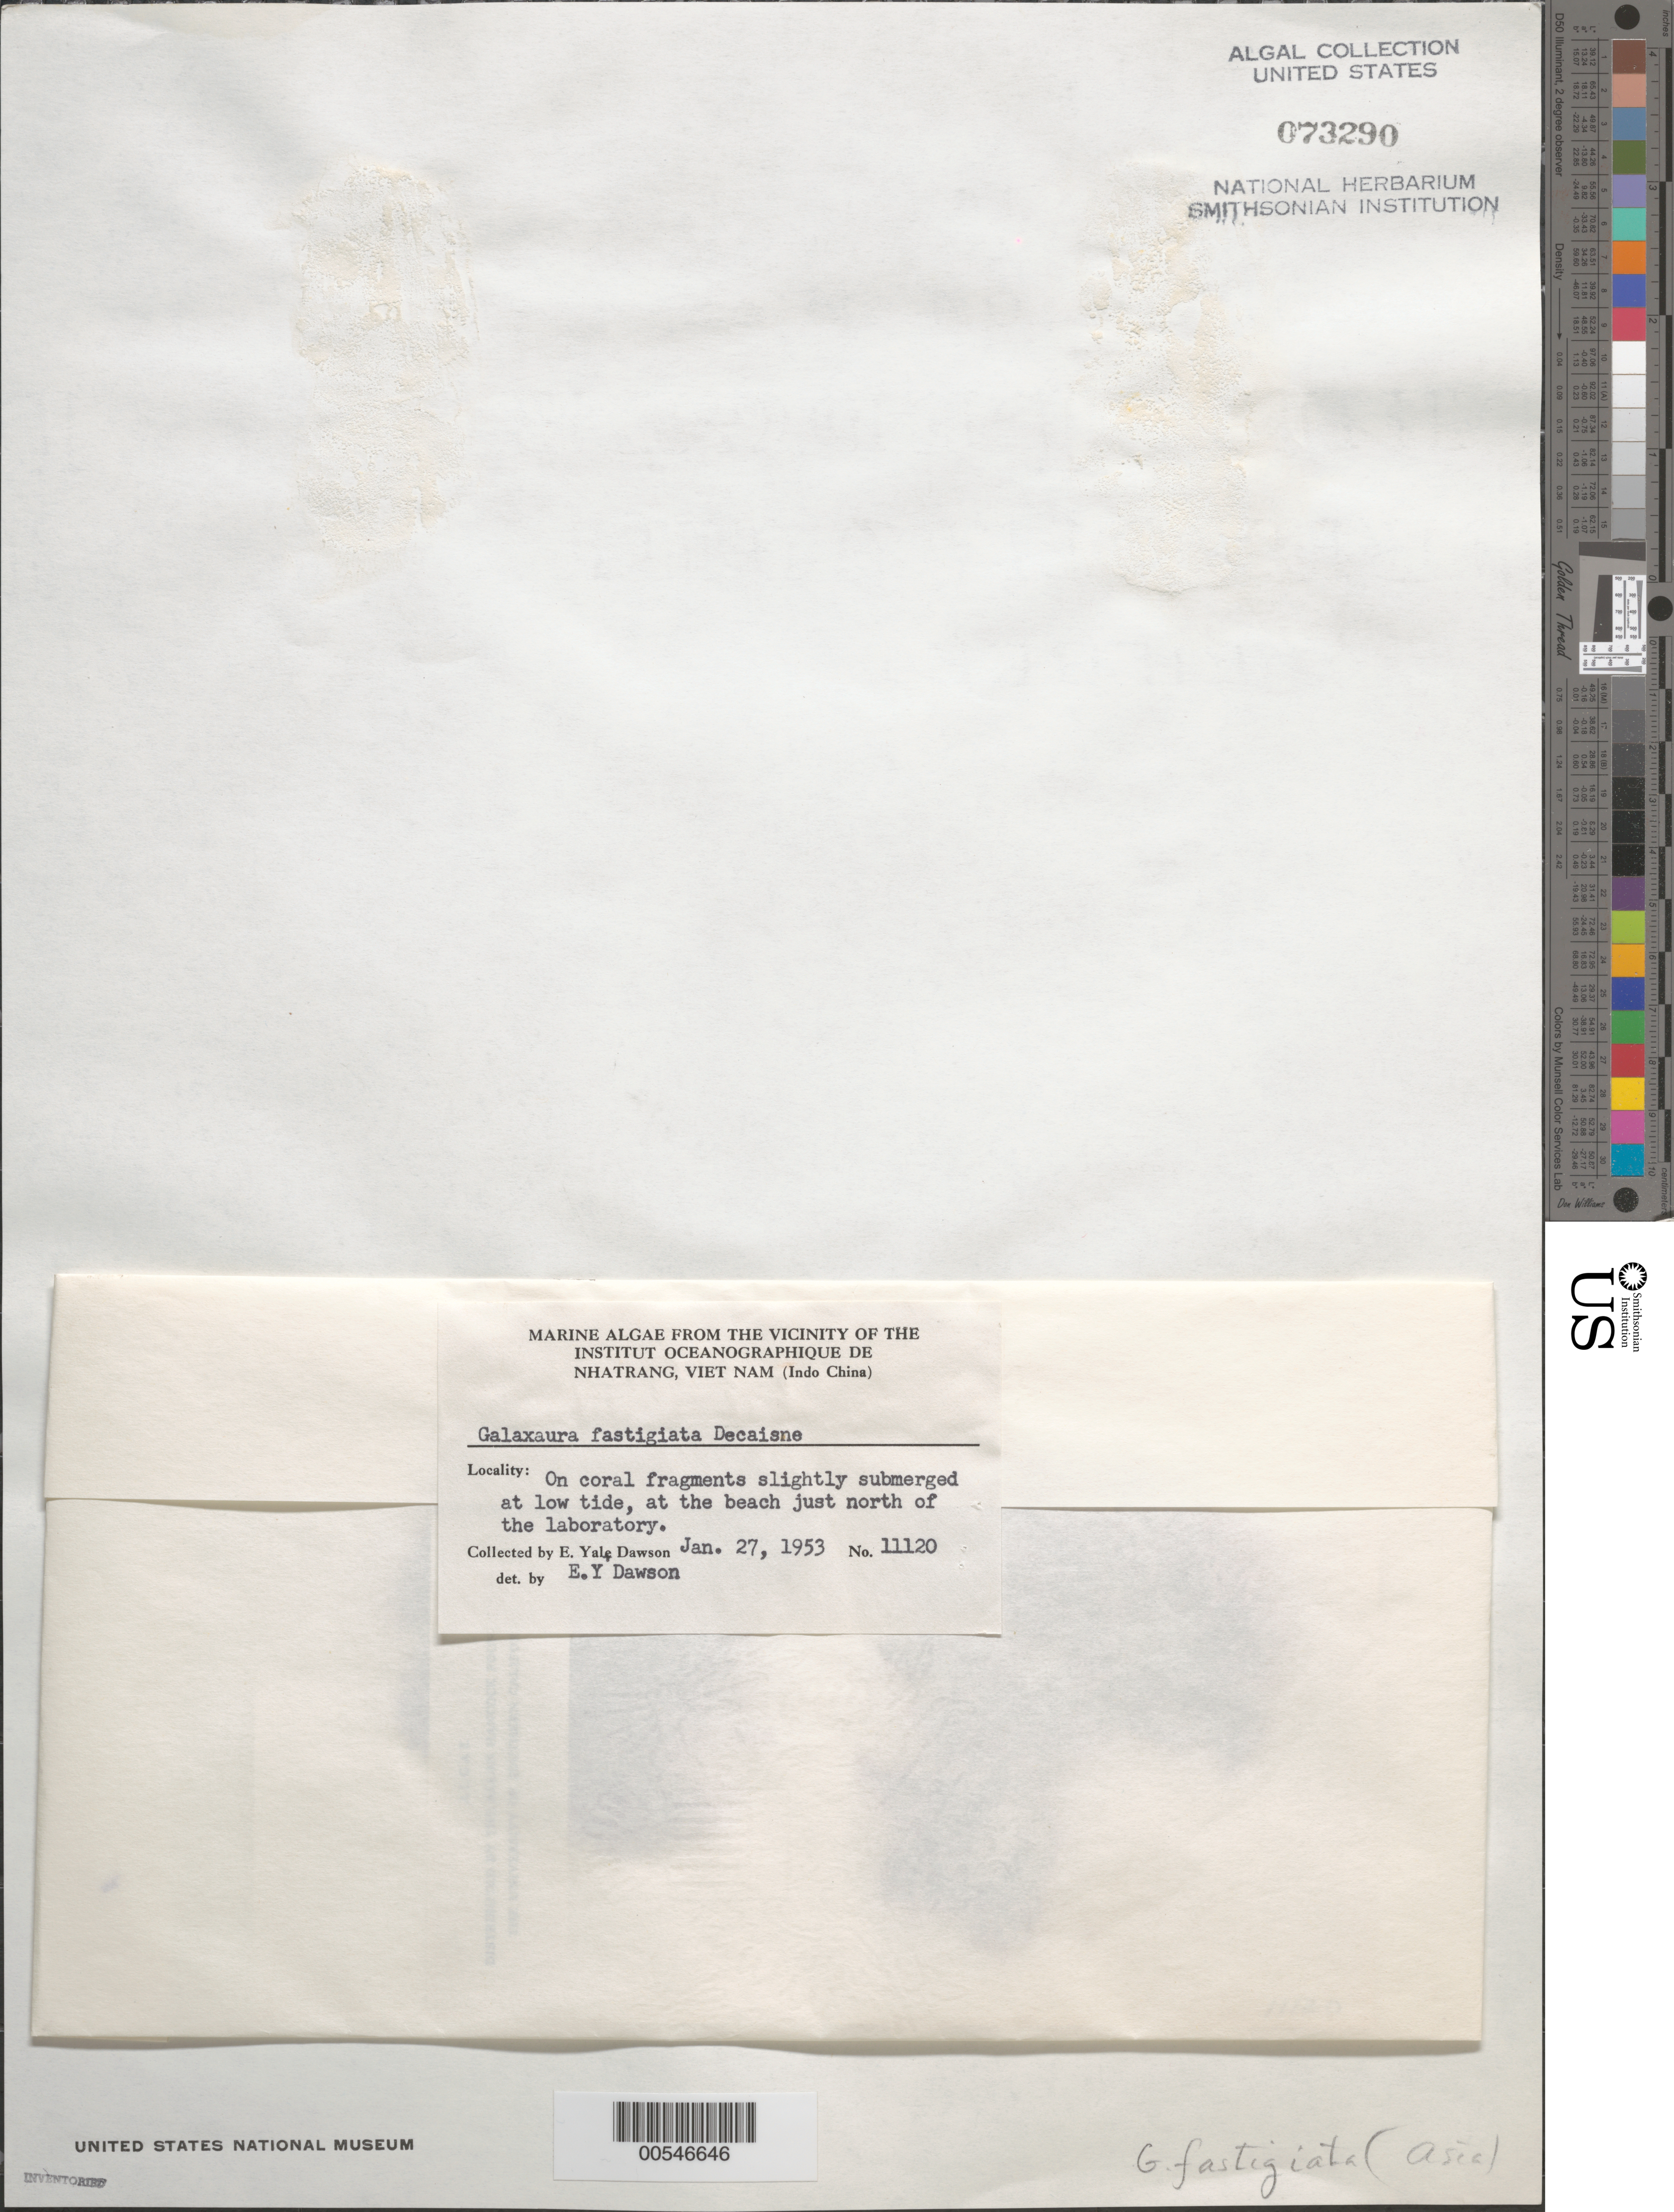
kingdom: Plantae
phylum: Rhodophyta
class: Florideophyceae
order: Nemaliales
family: Galaxauraceae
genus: Tricleocarpa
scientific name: Tricleocarpa fastigiata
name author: (Decne.) Huisman et al.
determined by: Algae name updating Project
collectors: E. Y. Dawson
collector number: EYD 11120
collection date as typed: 27 Jan 1953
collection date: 1953-01-27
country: Vietnam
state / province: Phu Khanh Province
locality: Nhatrang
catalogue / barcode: US 73290